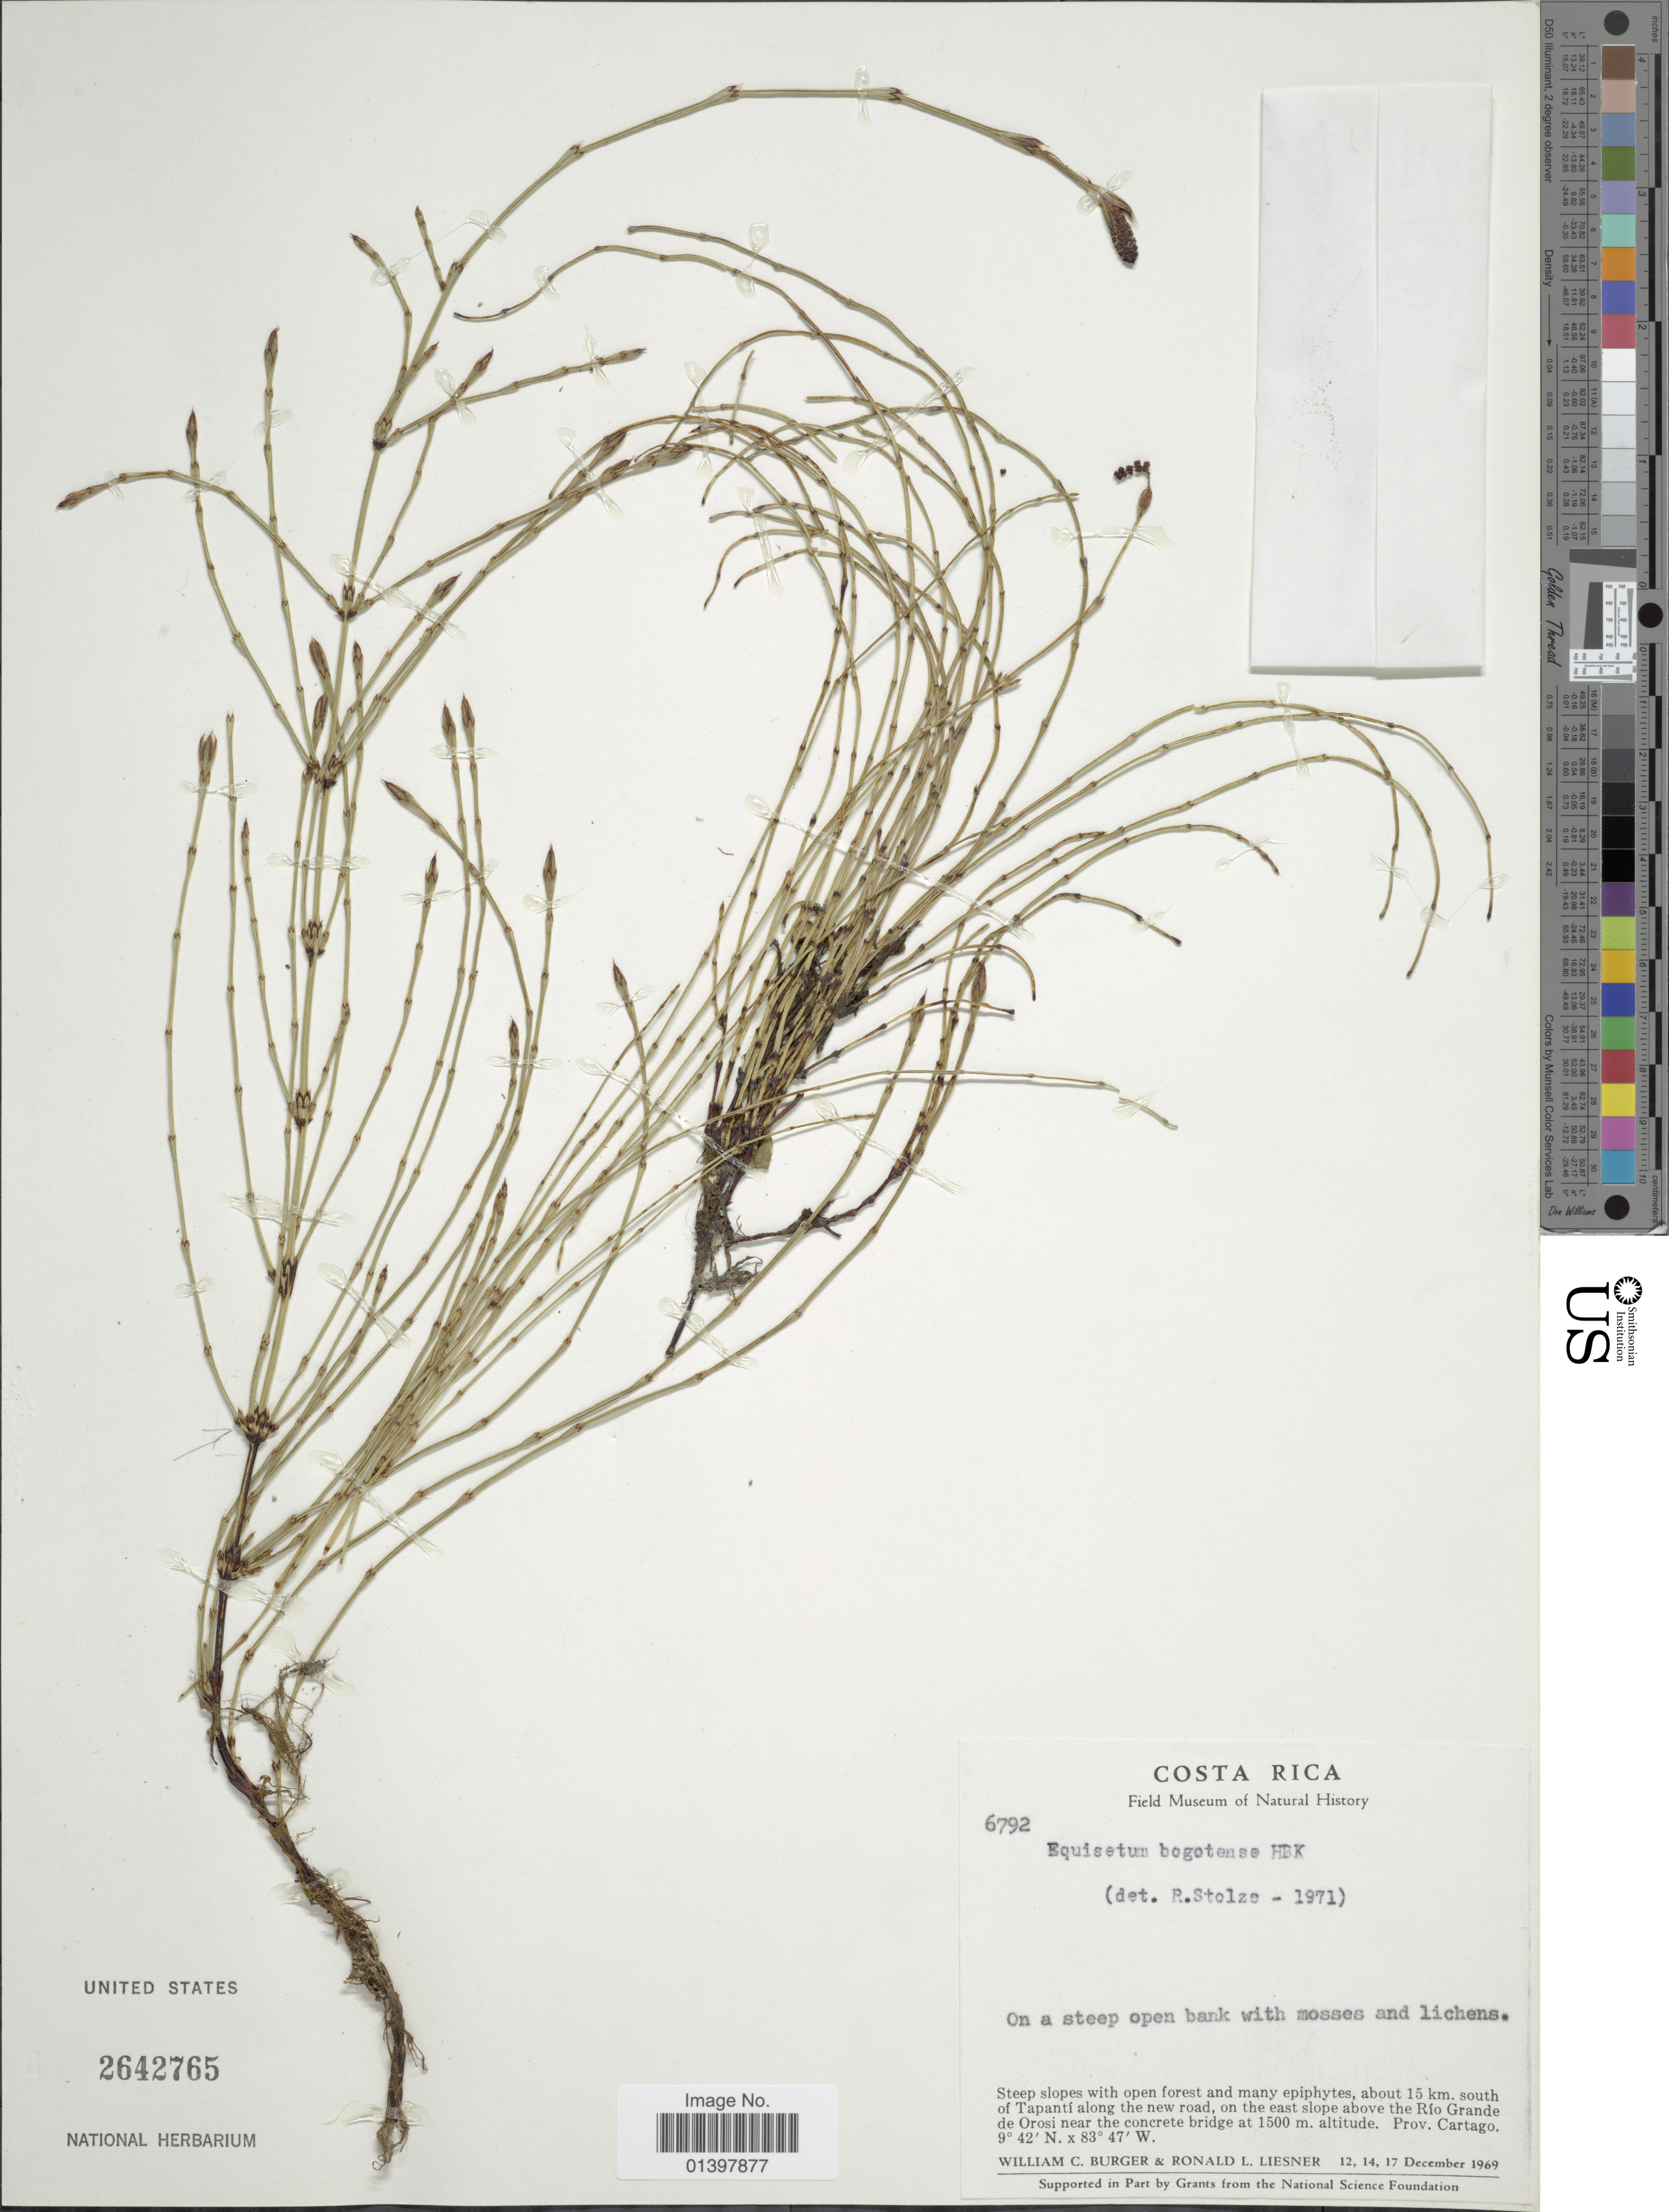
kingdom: Plantae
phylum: Tracheophyta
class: Polypodiopsida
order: Equisetales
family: Equisetaceae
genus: Equisetum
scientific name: Equisetum bogotense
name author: Kunth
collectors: W. Burger & R. L. Liesner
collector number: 6792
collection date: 1969-12-12/1969-12-17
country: Costa Rica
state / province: Cartago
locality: About 15 km. south of Tapanti along the new road, on the east slope above the Río Grande de Orosi near the concrete bridge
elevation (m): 1500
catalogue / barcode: US 2642765